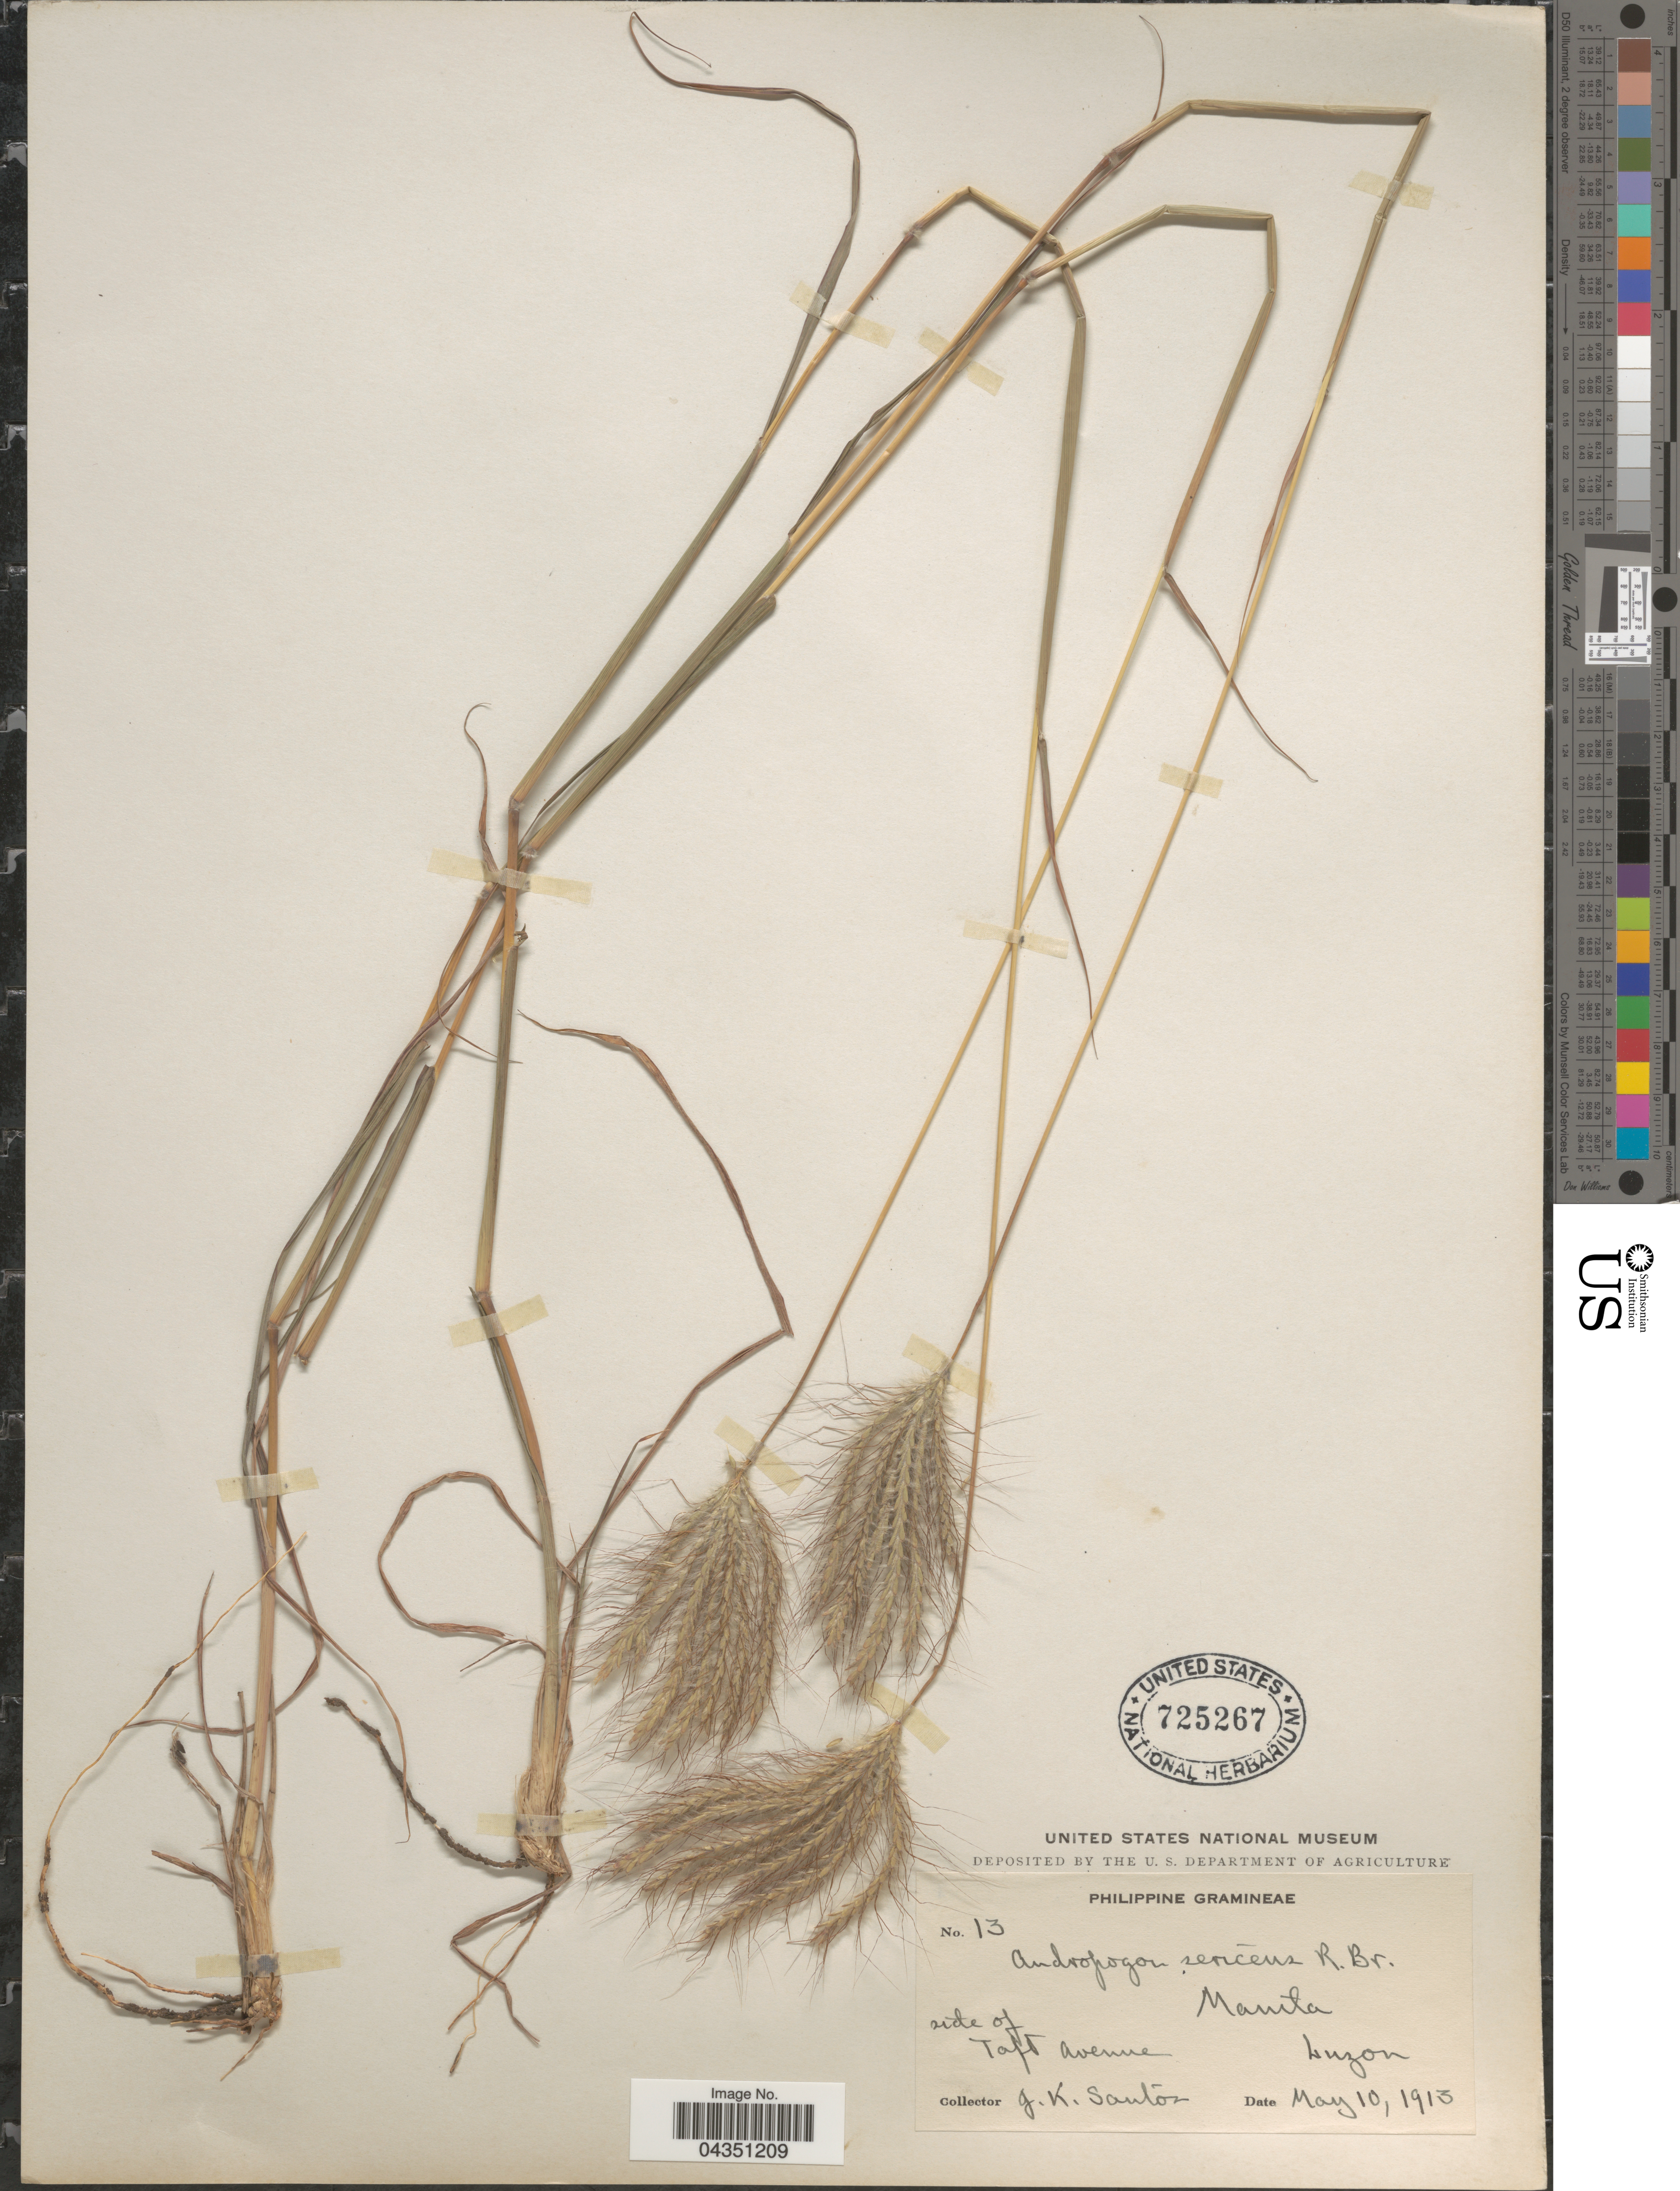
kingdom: Plantae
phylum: Tracheophyta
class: Liliopsida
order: Poales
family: Poaceae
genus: Dichanthium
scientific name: Dichanthium sericeum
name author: (R. Br.) A. Camus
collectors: J. K. Santos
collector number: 13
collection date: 1913-05-10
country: Philippines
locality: Manila. Side of Taft Avenue. Luzon.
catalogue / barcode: US 725267